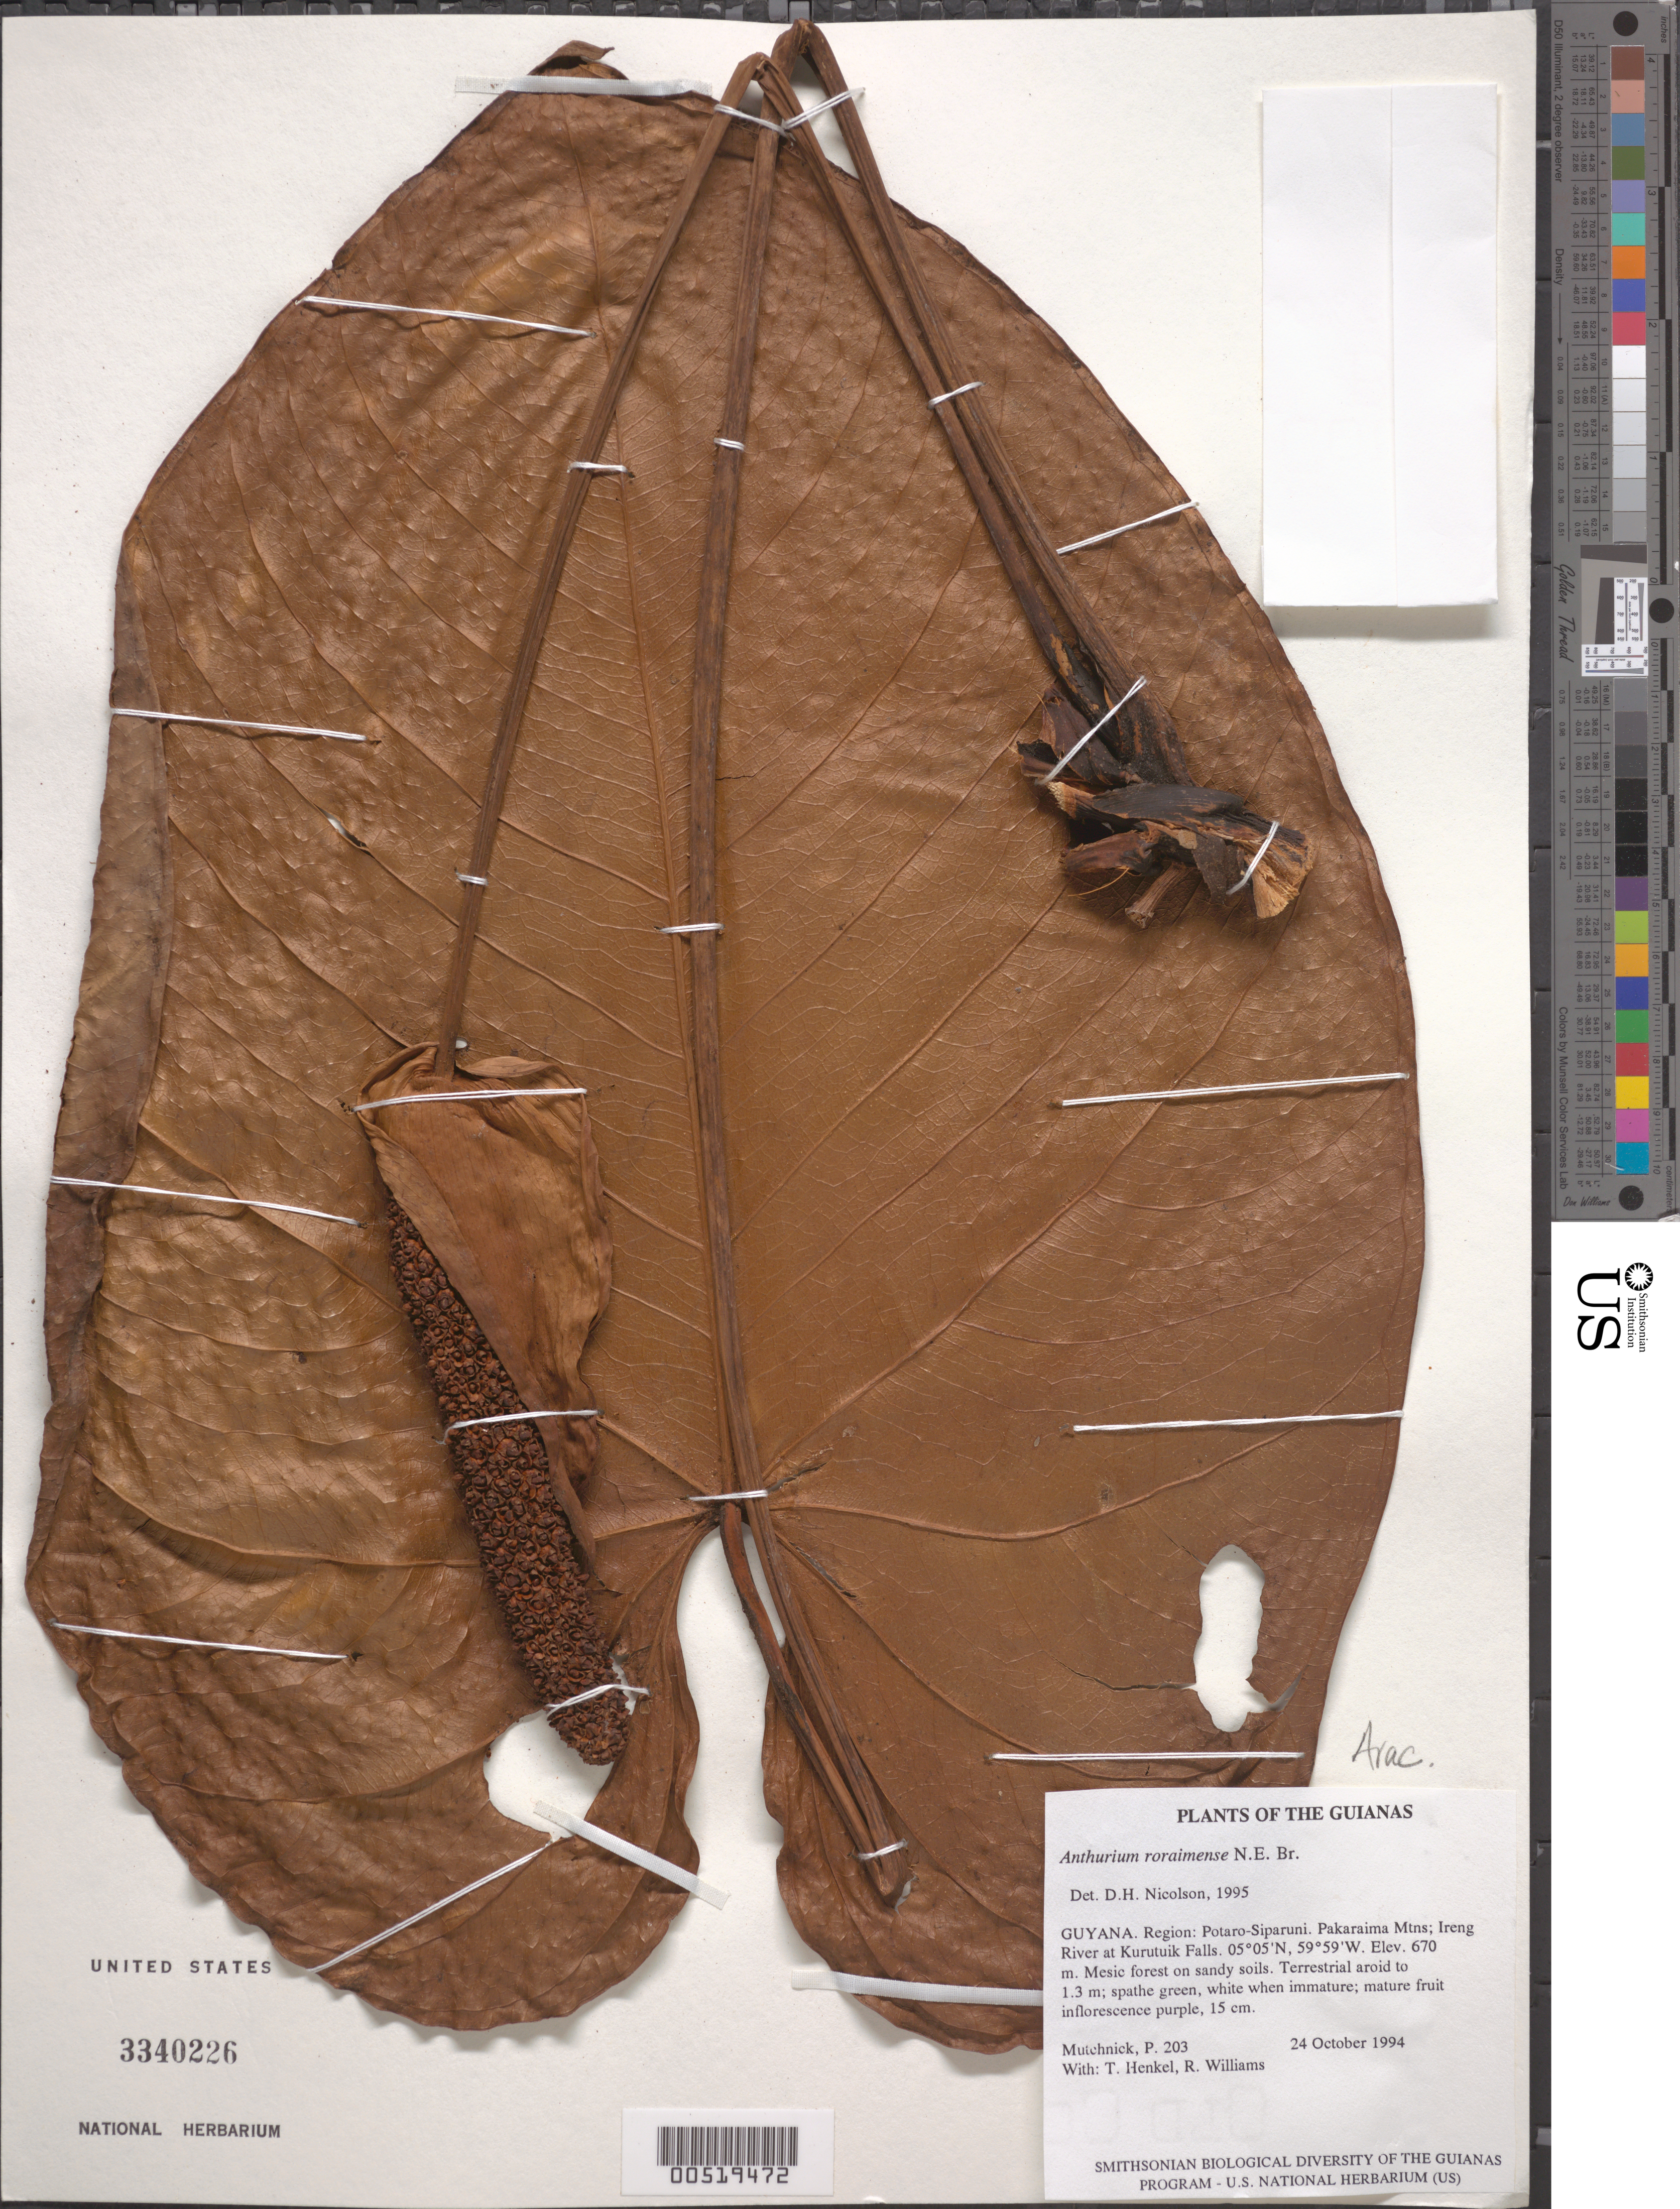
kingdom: Plantae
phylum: Tracheophyta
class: Liliopsida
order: Alismatales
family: Araceae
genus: Anthurium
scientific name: Anthurium roraimense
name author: N.E. Br. in Thurn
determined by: Nicolson, Dan H.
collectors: P. Mutchnick, T. Henkel & R. Williams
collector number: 203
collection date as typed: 24 October 1994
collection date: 1994-10-24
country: Guyana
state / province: Potaro-Siparuni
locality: Pakaraima Mtns; Ireng River at Kurutuik Falls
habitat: Mesic forest on sandy soils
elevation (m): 670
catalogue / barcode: US 3340226